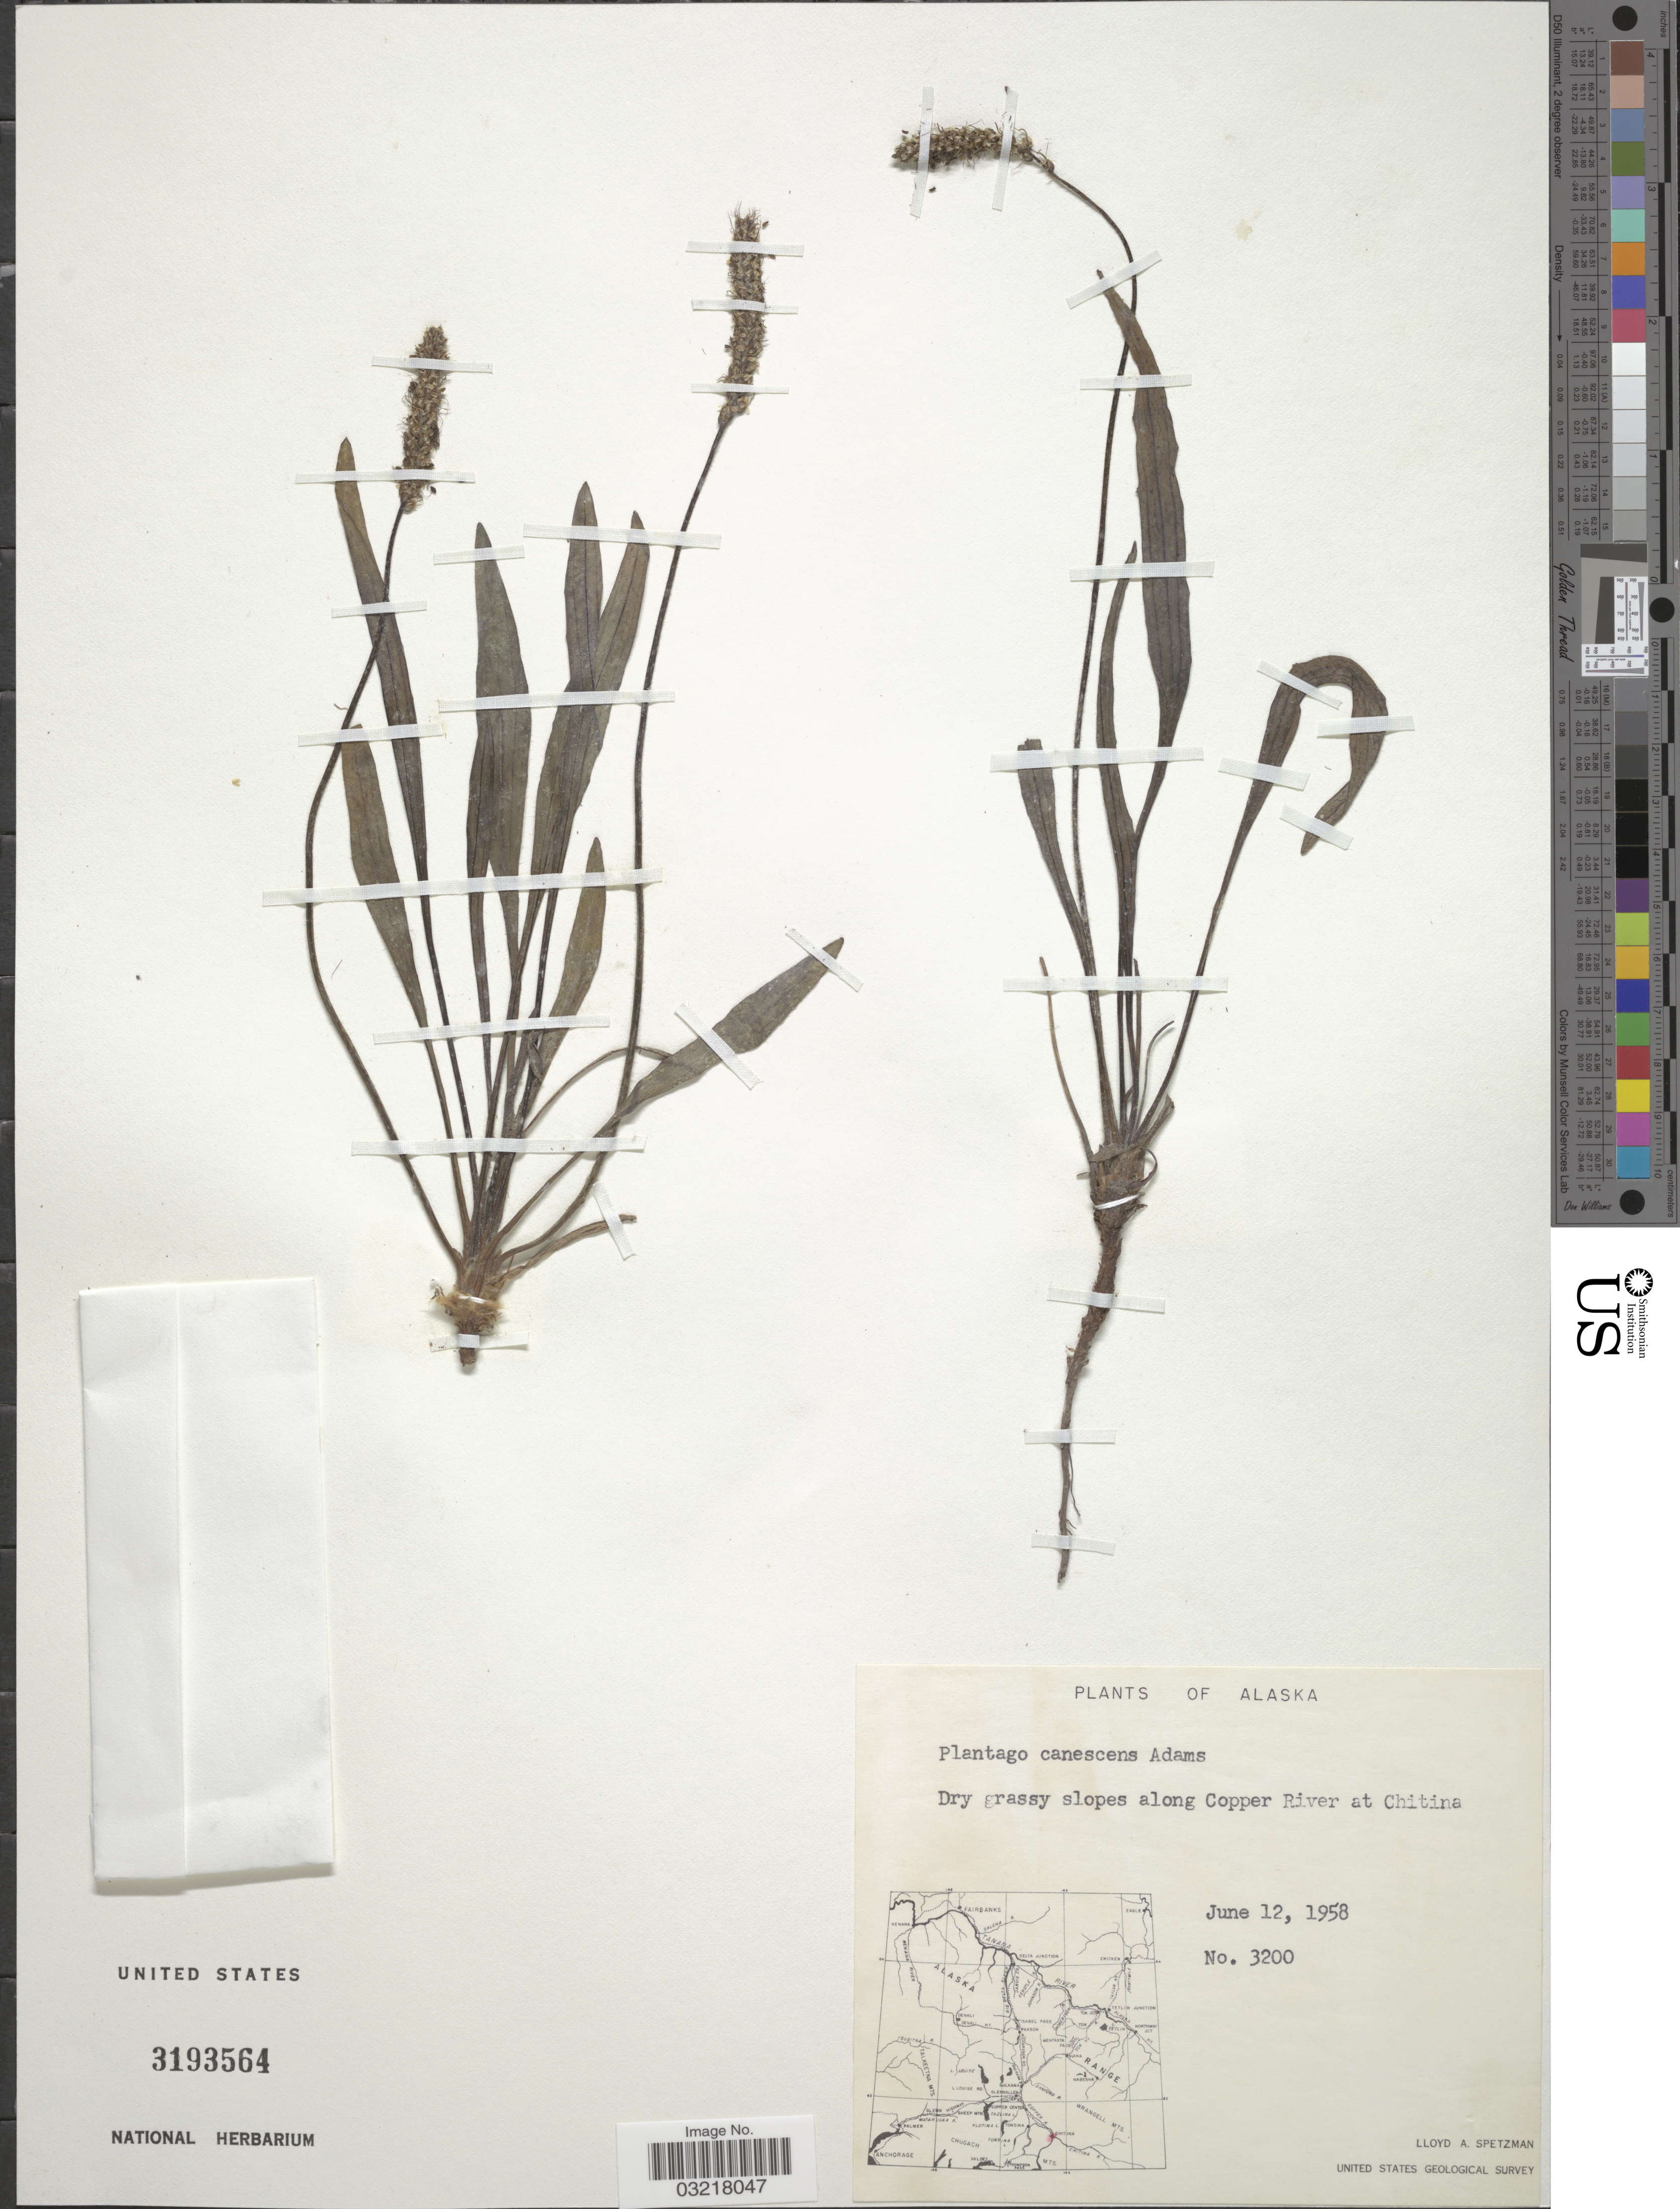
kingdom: Plantae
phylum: Tracheophyta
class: Magnoliopsida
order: Lamiales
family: Plantaginaceae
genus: Plantago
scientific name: Plantago canescens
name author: Adams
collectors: L. Spetzman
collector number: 3200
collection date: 1958-06-12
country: United States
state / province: Alaska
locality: Dry grassy slopes along Copper River at Chitina.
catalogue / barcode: US 3193564